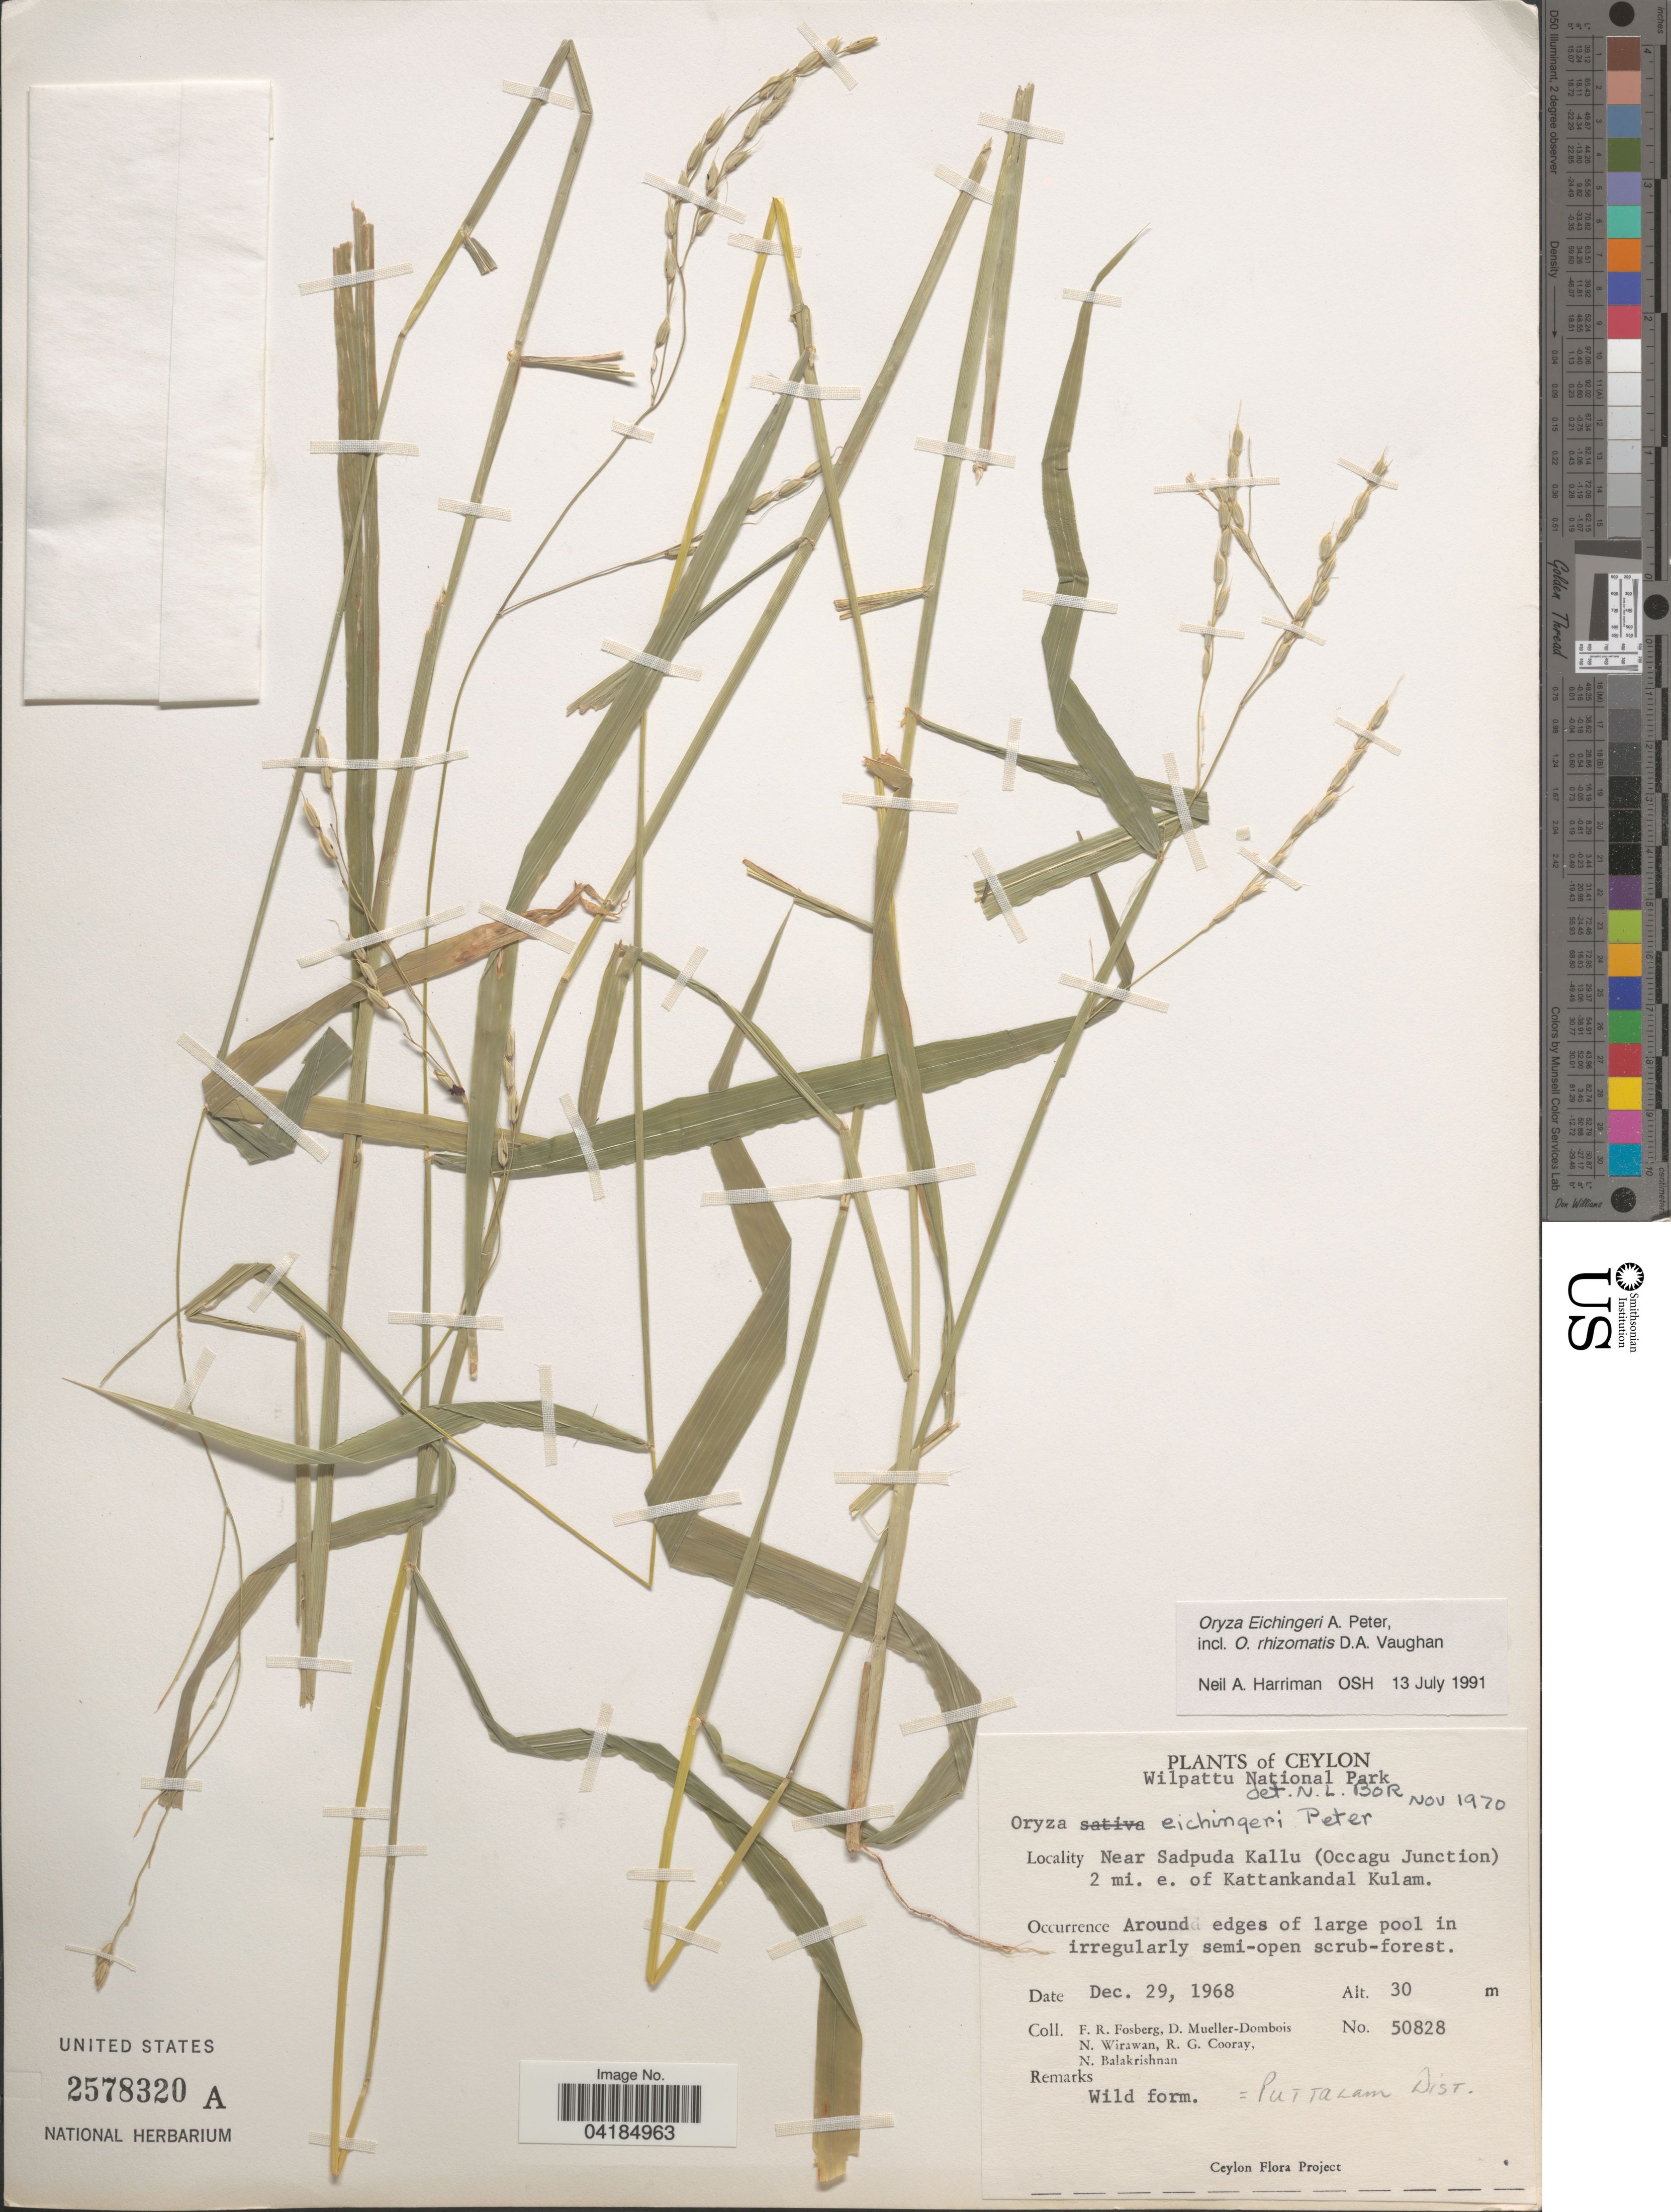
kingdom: Plantae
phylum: Tracheophyta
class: Liliopsida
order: Poales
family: Poaceae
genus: Oryza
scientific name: Oryza eichingeri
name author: Peter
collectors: F. R. Fosberg, D. Mueller-Dombois, N. Wirawan, R. Cooray & N. Balakrishnan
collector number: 50828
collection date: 1968-12-29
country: Sri Lanka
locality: Ceylon. Wilpattu National Park. Near Sadpuda Kallu (Occagu Junction) 2 mi. e. of Kattankandal Kulam.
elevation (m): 30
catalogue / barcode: US 2578320A